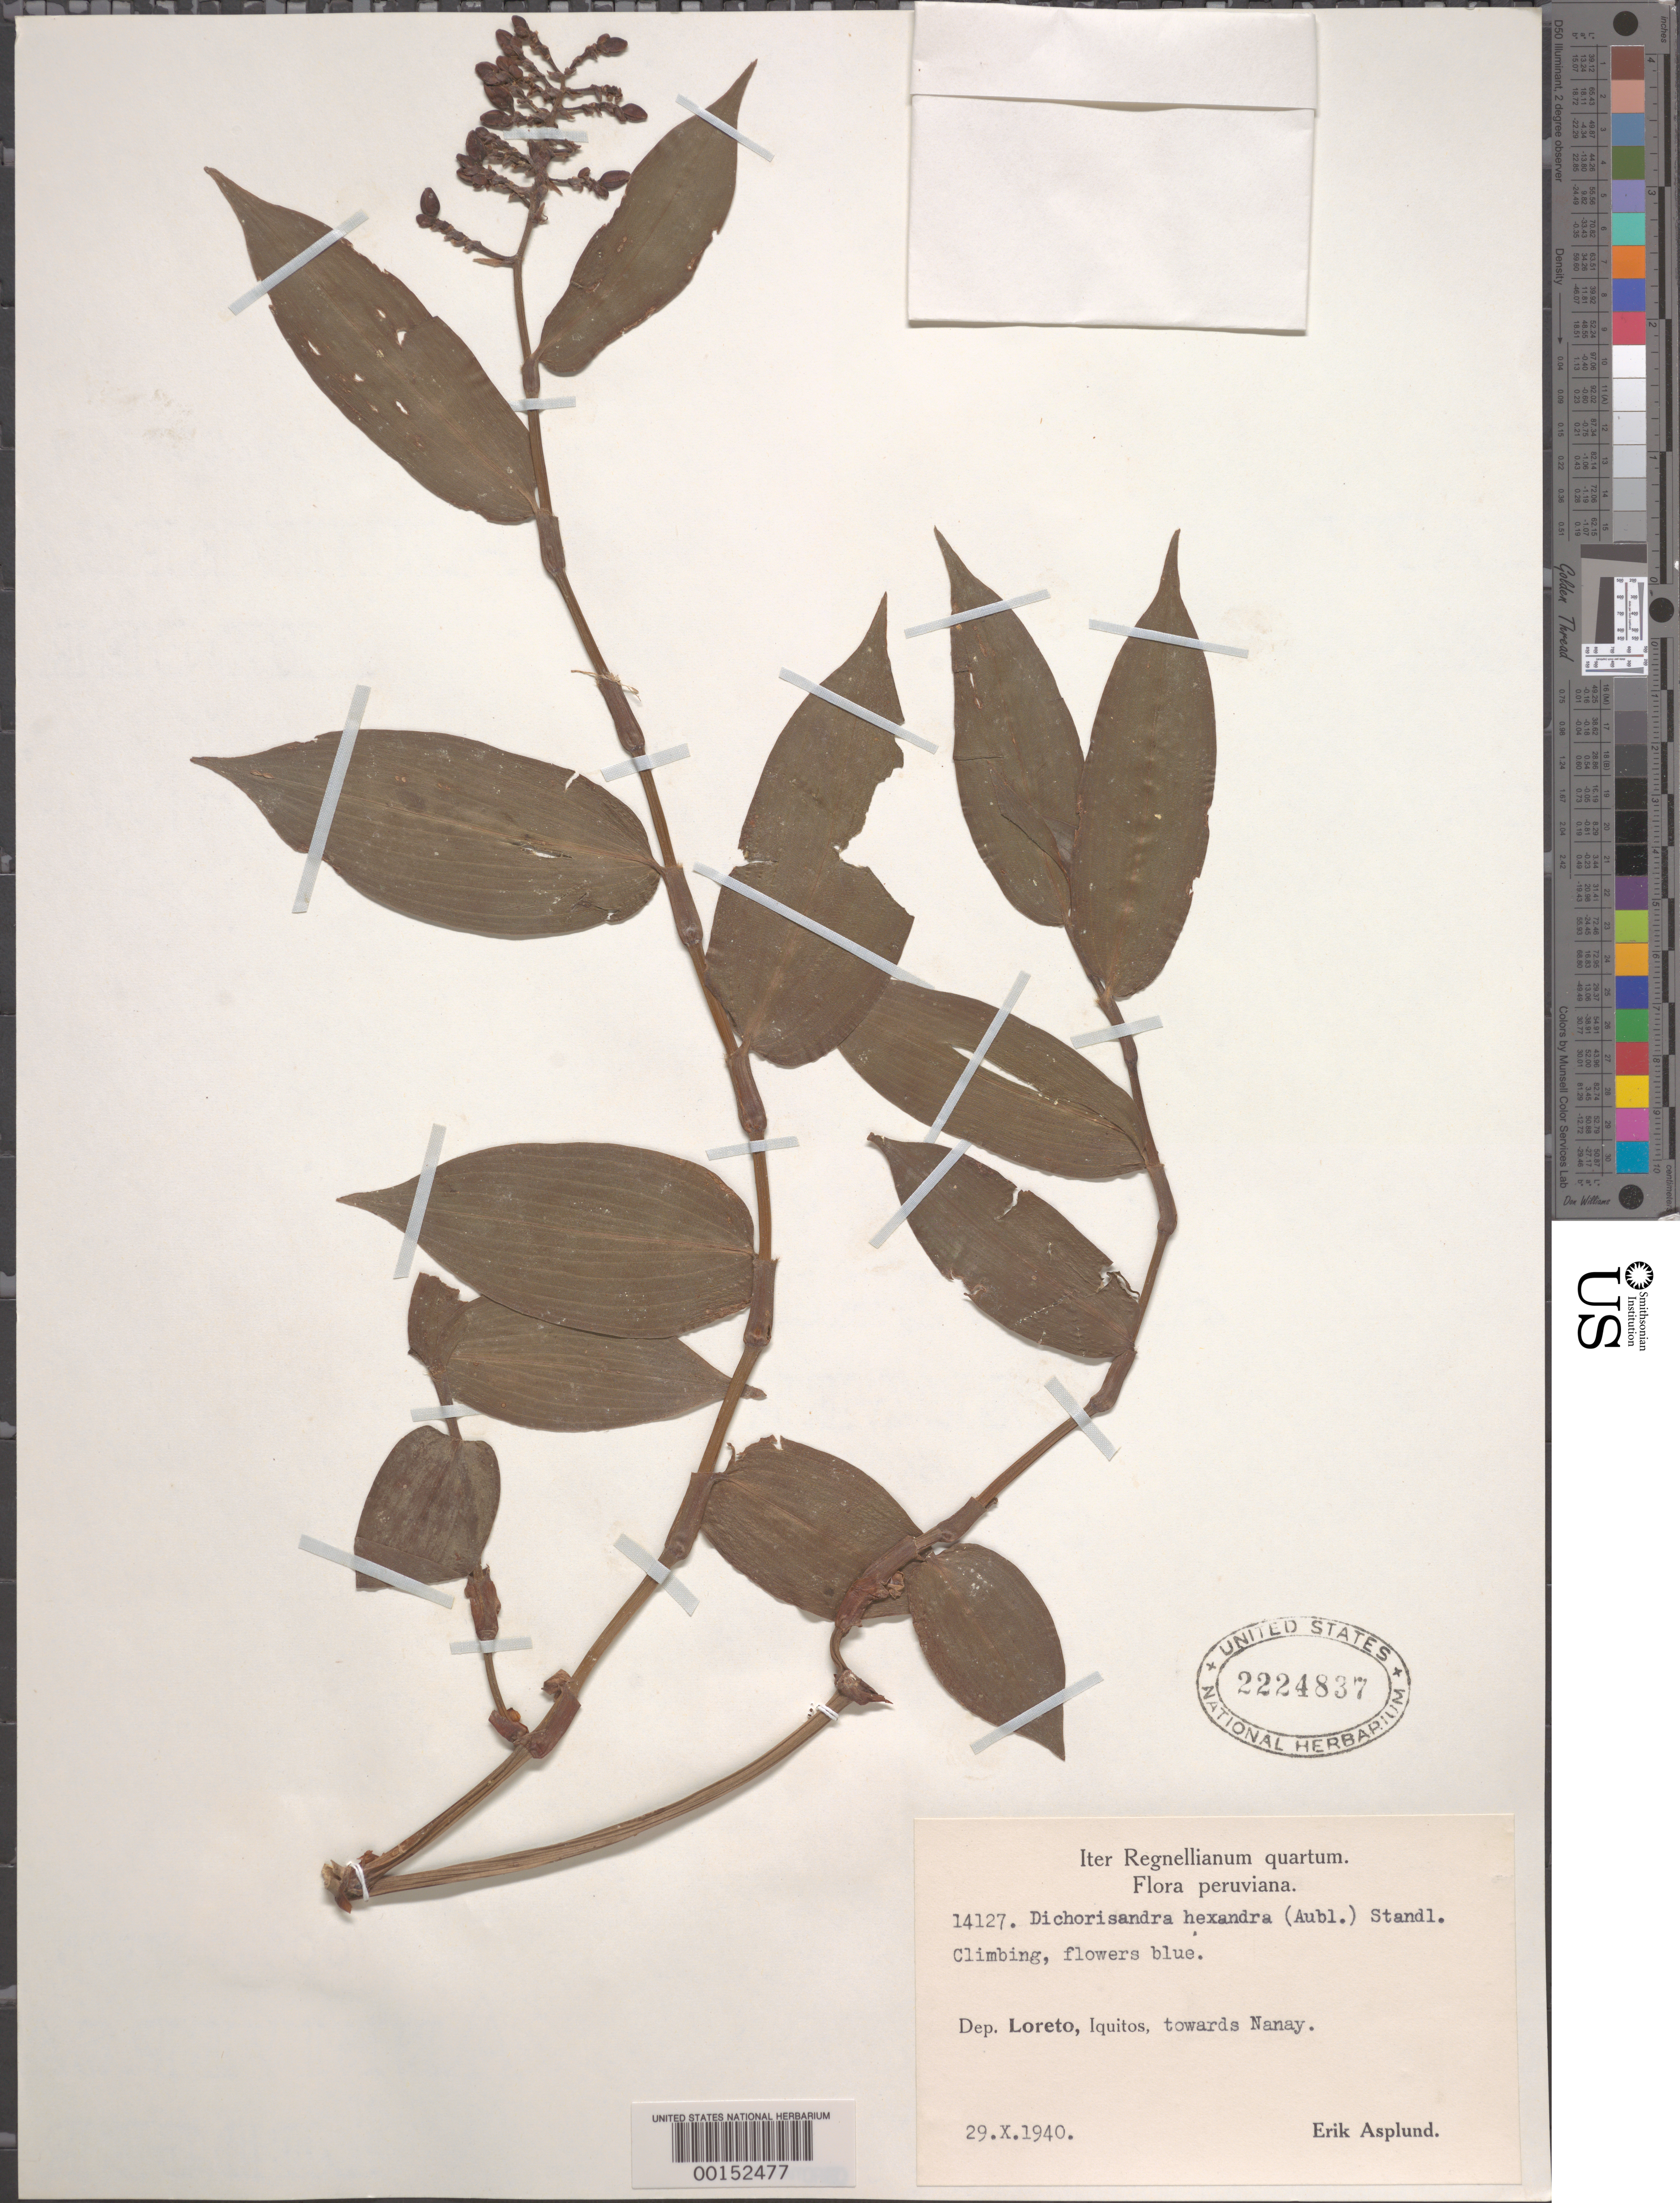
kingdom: Plantae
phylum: Tracheophyta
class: Liliopsida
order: Commelinales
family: Commelinaceae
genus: Dichorisandra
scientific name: Dichorisandra hexandra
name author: (Aubl.) Standl.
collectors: E. Asplund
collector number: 14127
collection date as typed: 29 Oct 1940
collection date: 1940-10-29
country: Peru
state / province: Loreto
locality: Iquitos, towards nanay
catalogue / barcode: US 2224837